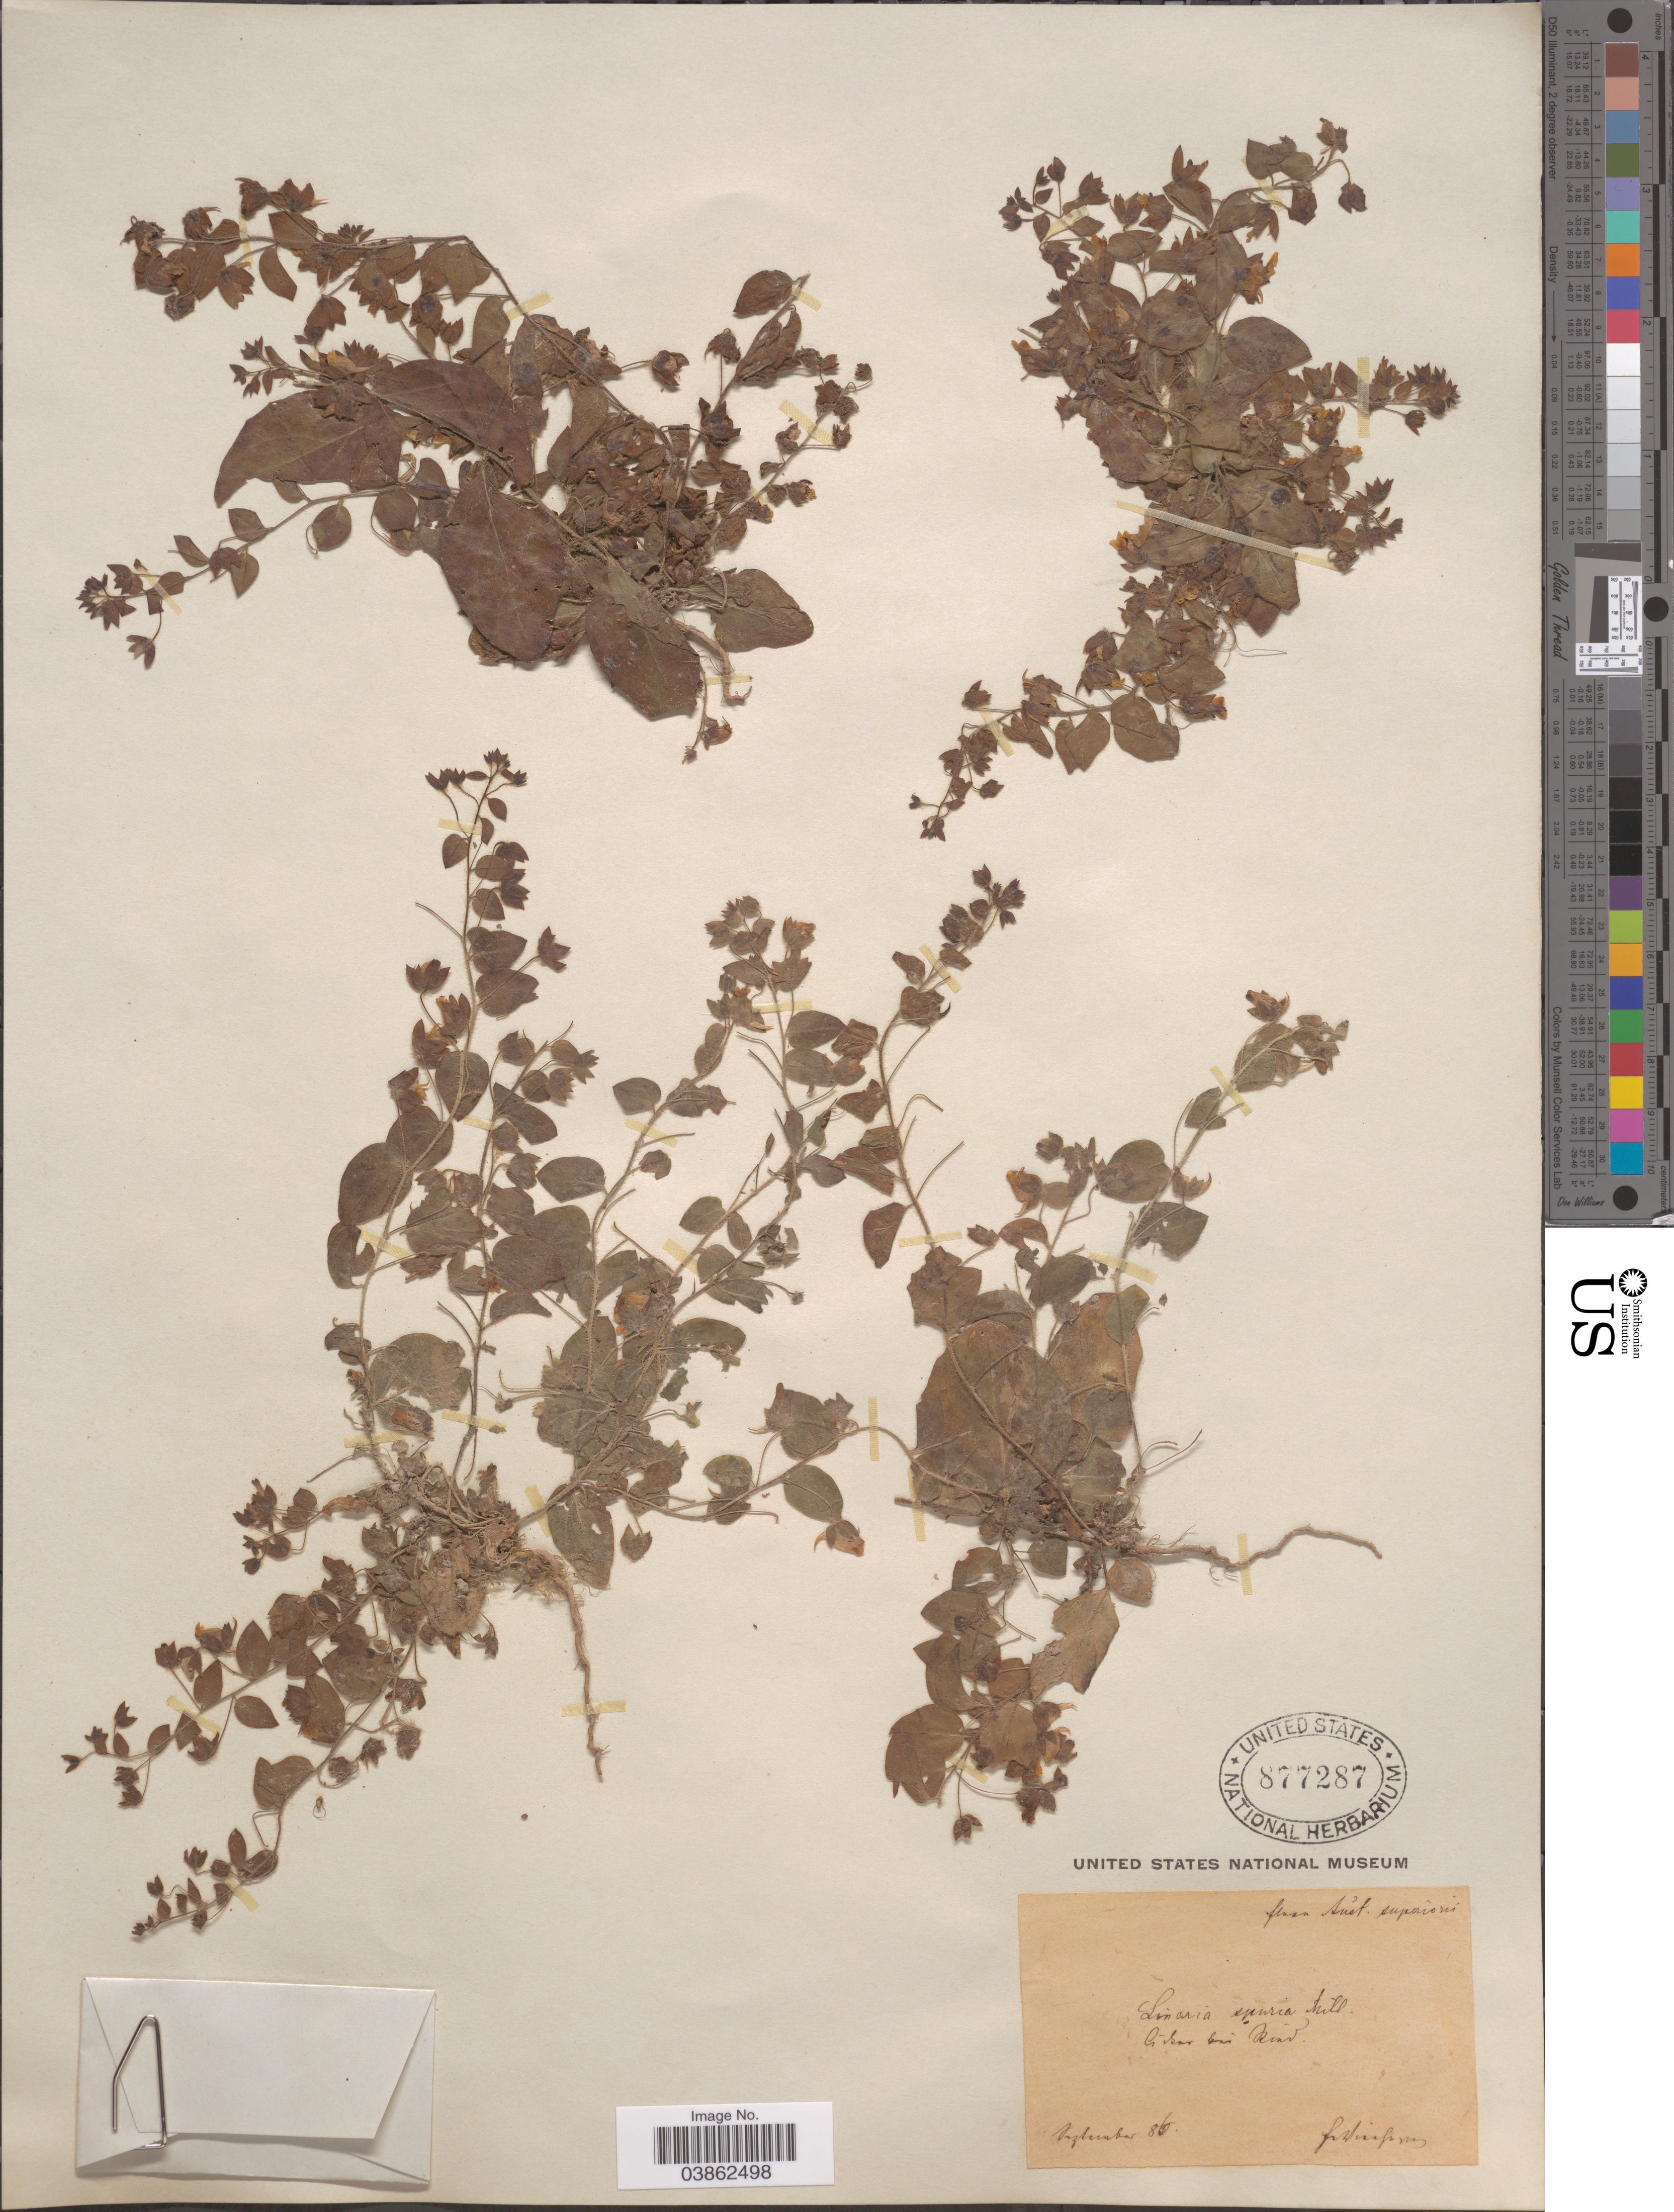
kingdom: Plantae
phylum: Tracheophyta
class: Magnoliopsida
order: Lamiales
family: Plantaginaceae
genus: Elatinoides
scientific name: Elatinoides spuria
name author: (L.) Wettst.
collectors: K. Hirschberg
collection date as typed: Transcribed d/m/y: /9/86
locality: Aûat. superiosis. Qiker bei Rixd. [interpreted]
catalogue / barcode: US 877287